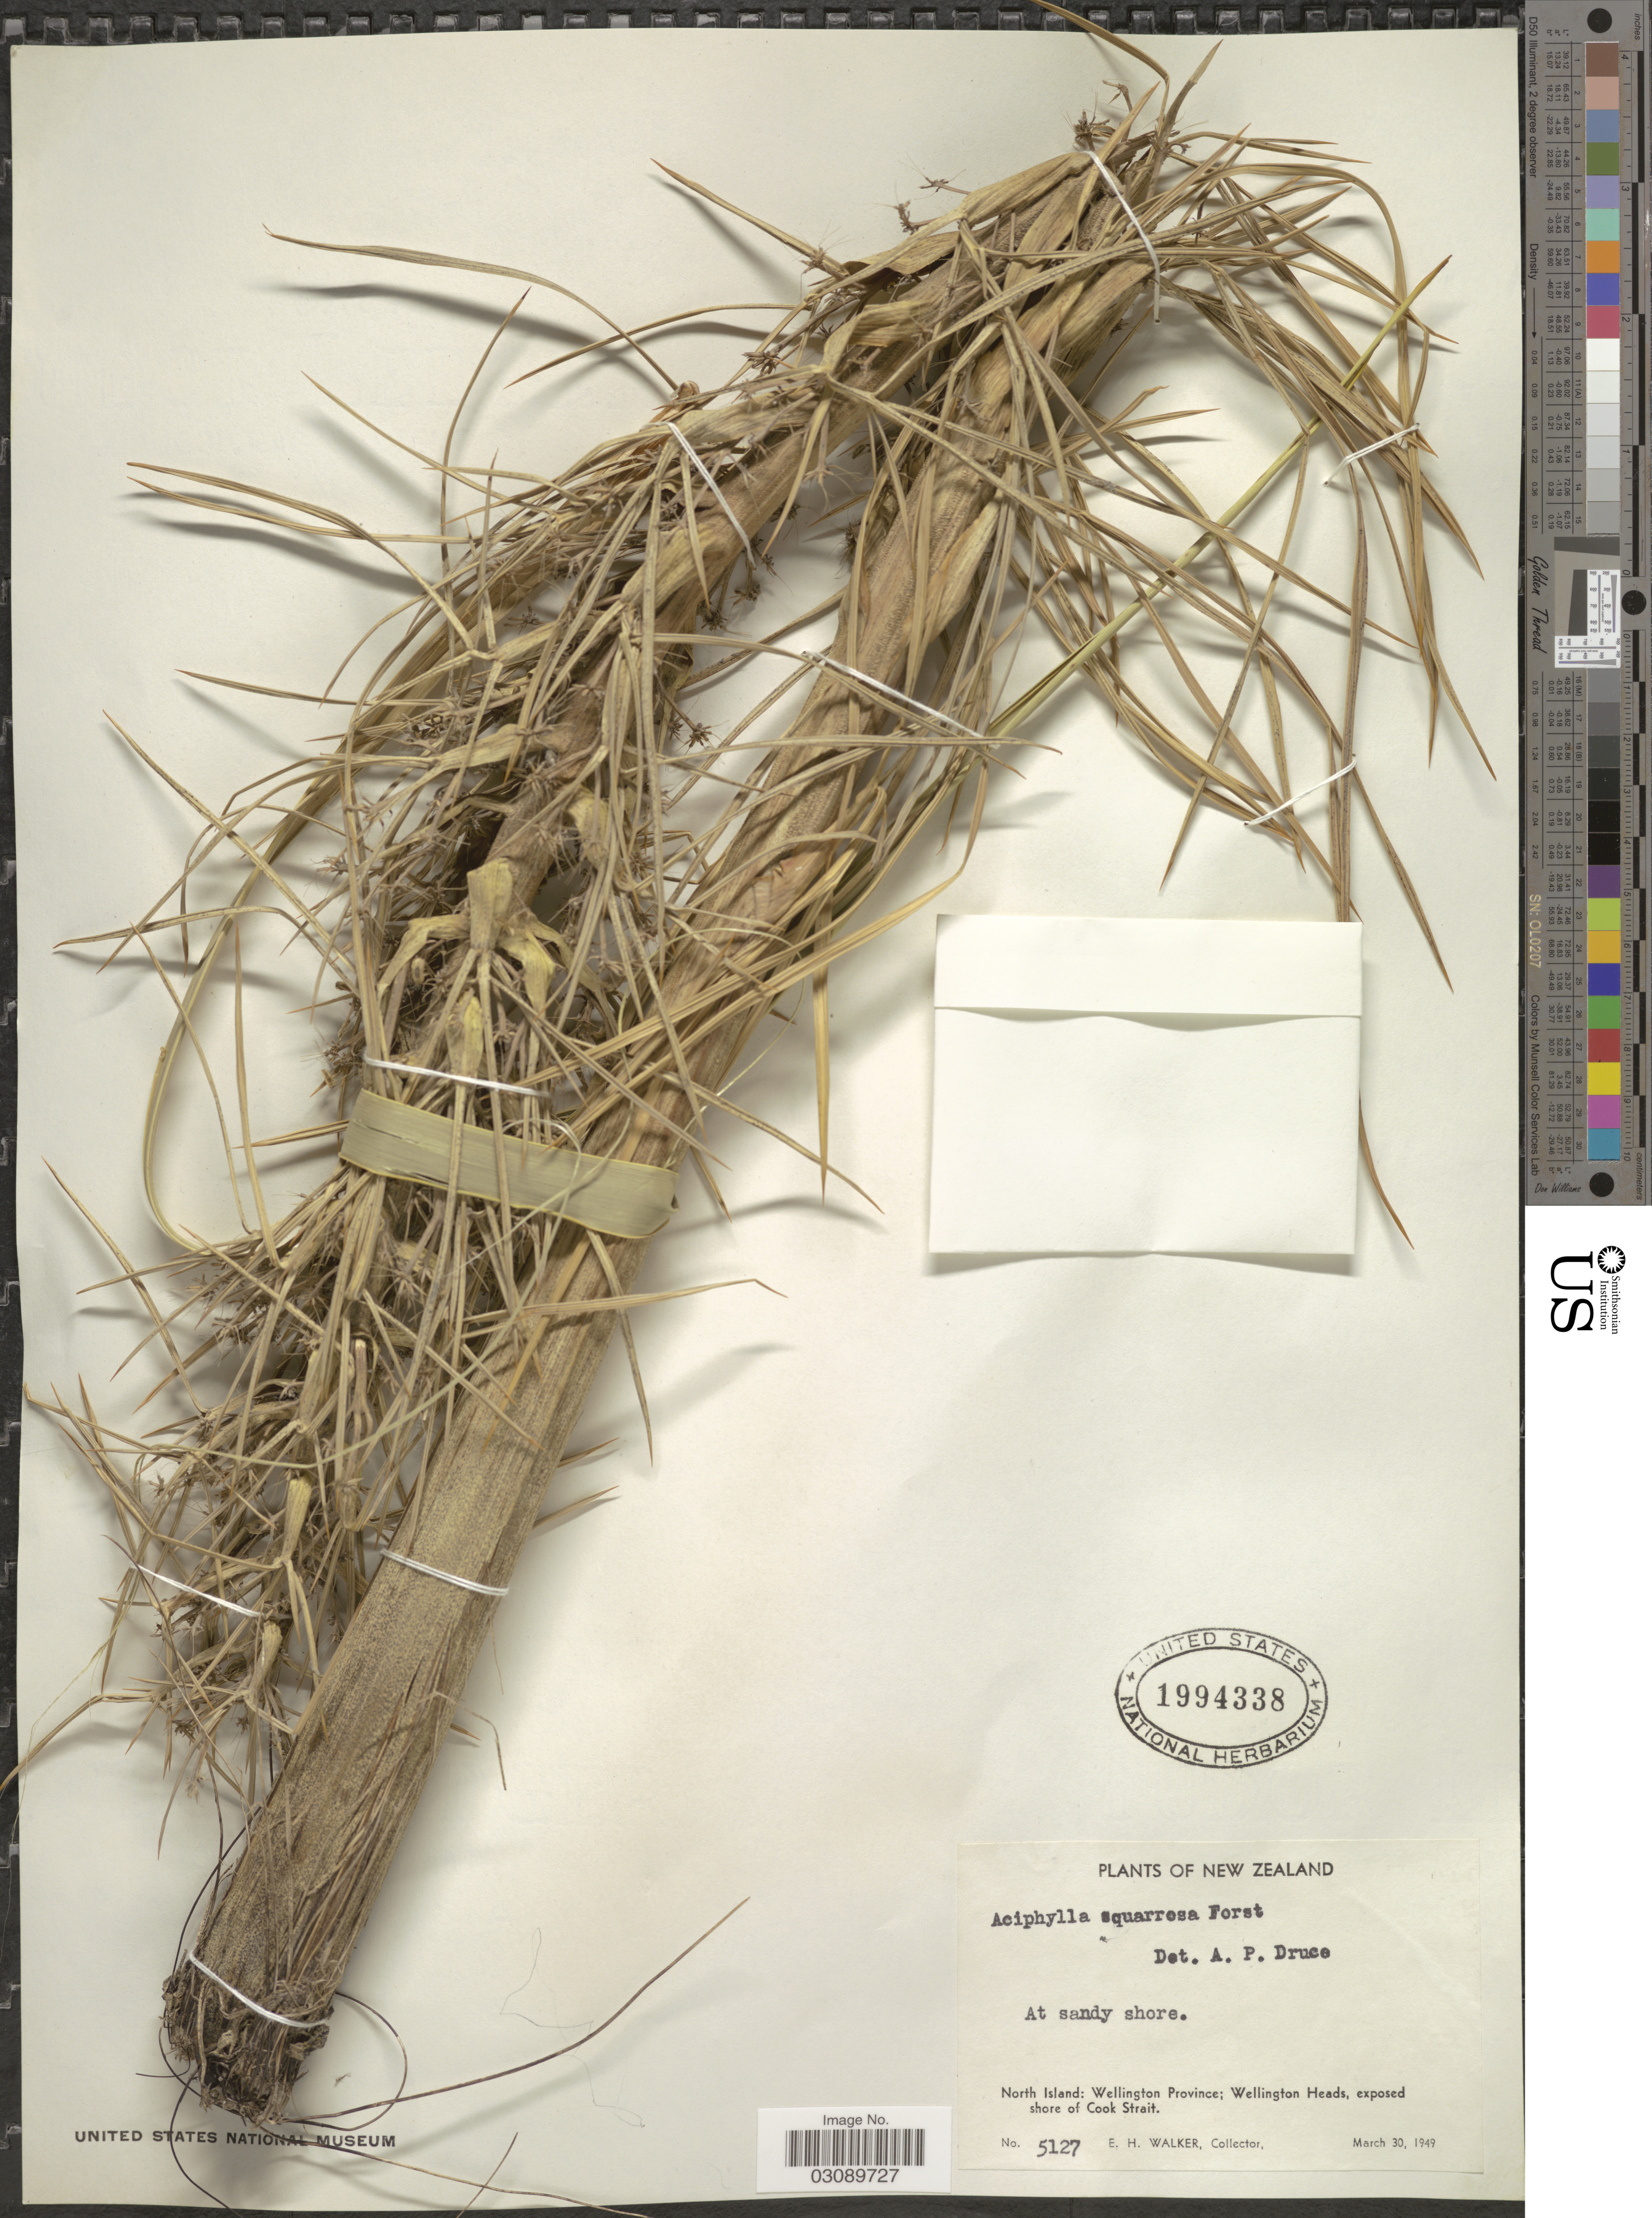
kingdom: Plantae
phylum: Tracheophyta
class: Magnoliopsida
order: Apiales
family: Apiaceae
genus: Aciphylla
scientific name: Aciphylla squarrosa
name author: J.R. Forst. & G. Forst.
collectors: E. H. Walker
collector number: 5127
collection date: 1949-03-30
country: New Zealand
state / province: Wellington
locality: North Island: Wellington Heads, exposed shore of Cook Strait.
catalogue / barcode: US 1994338